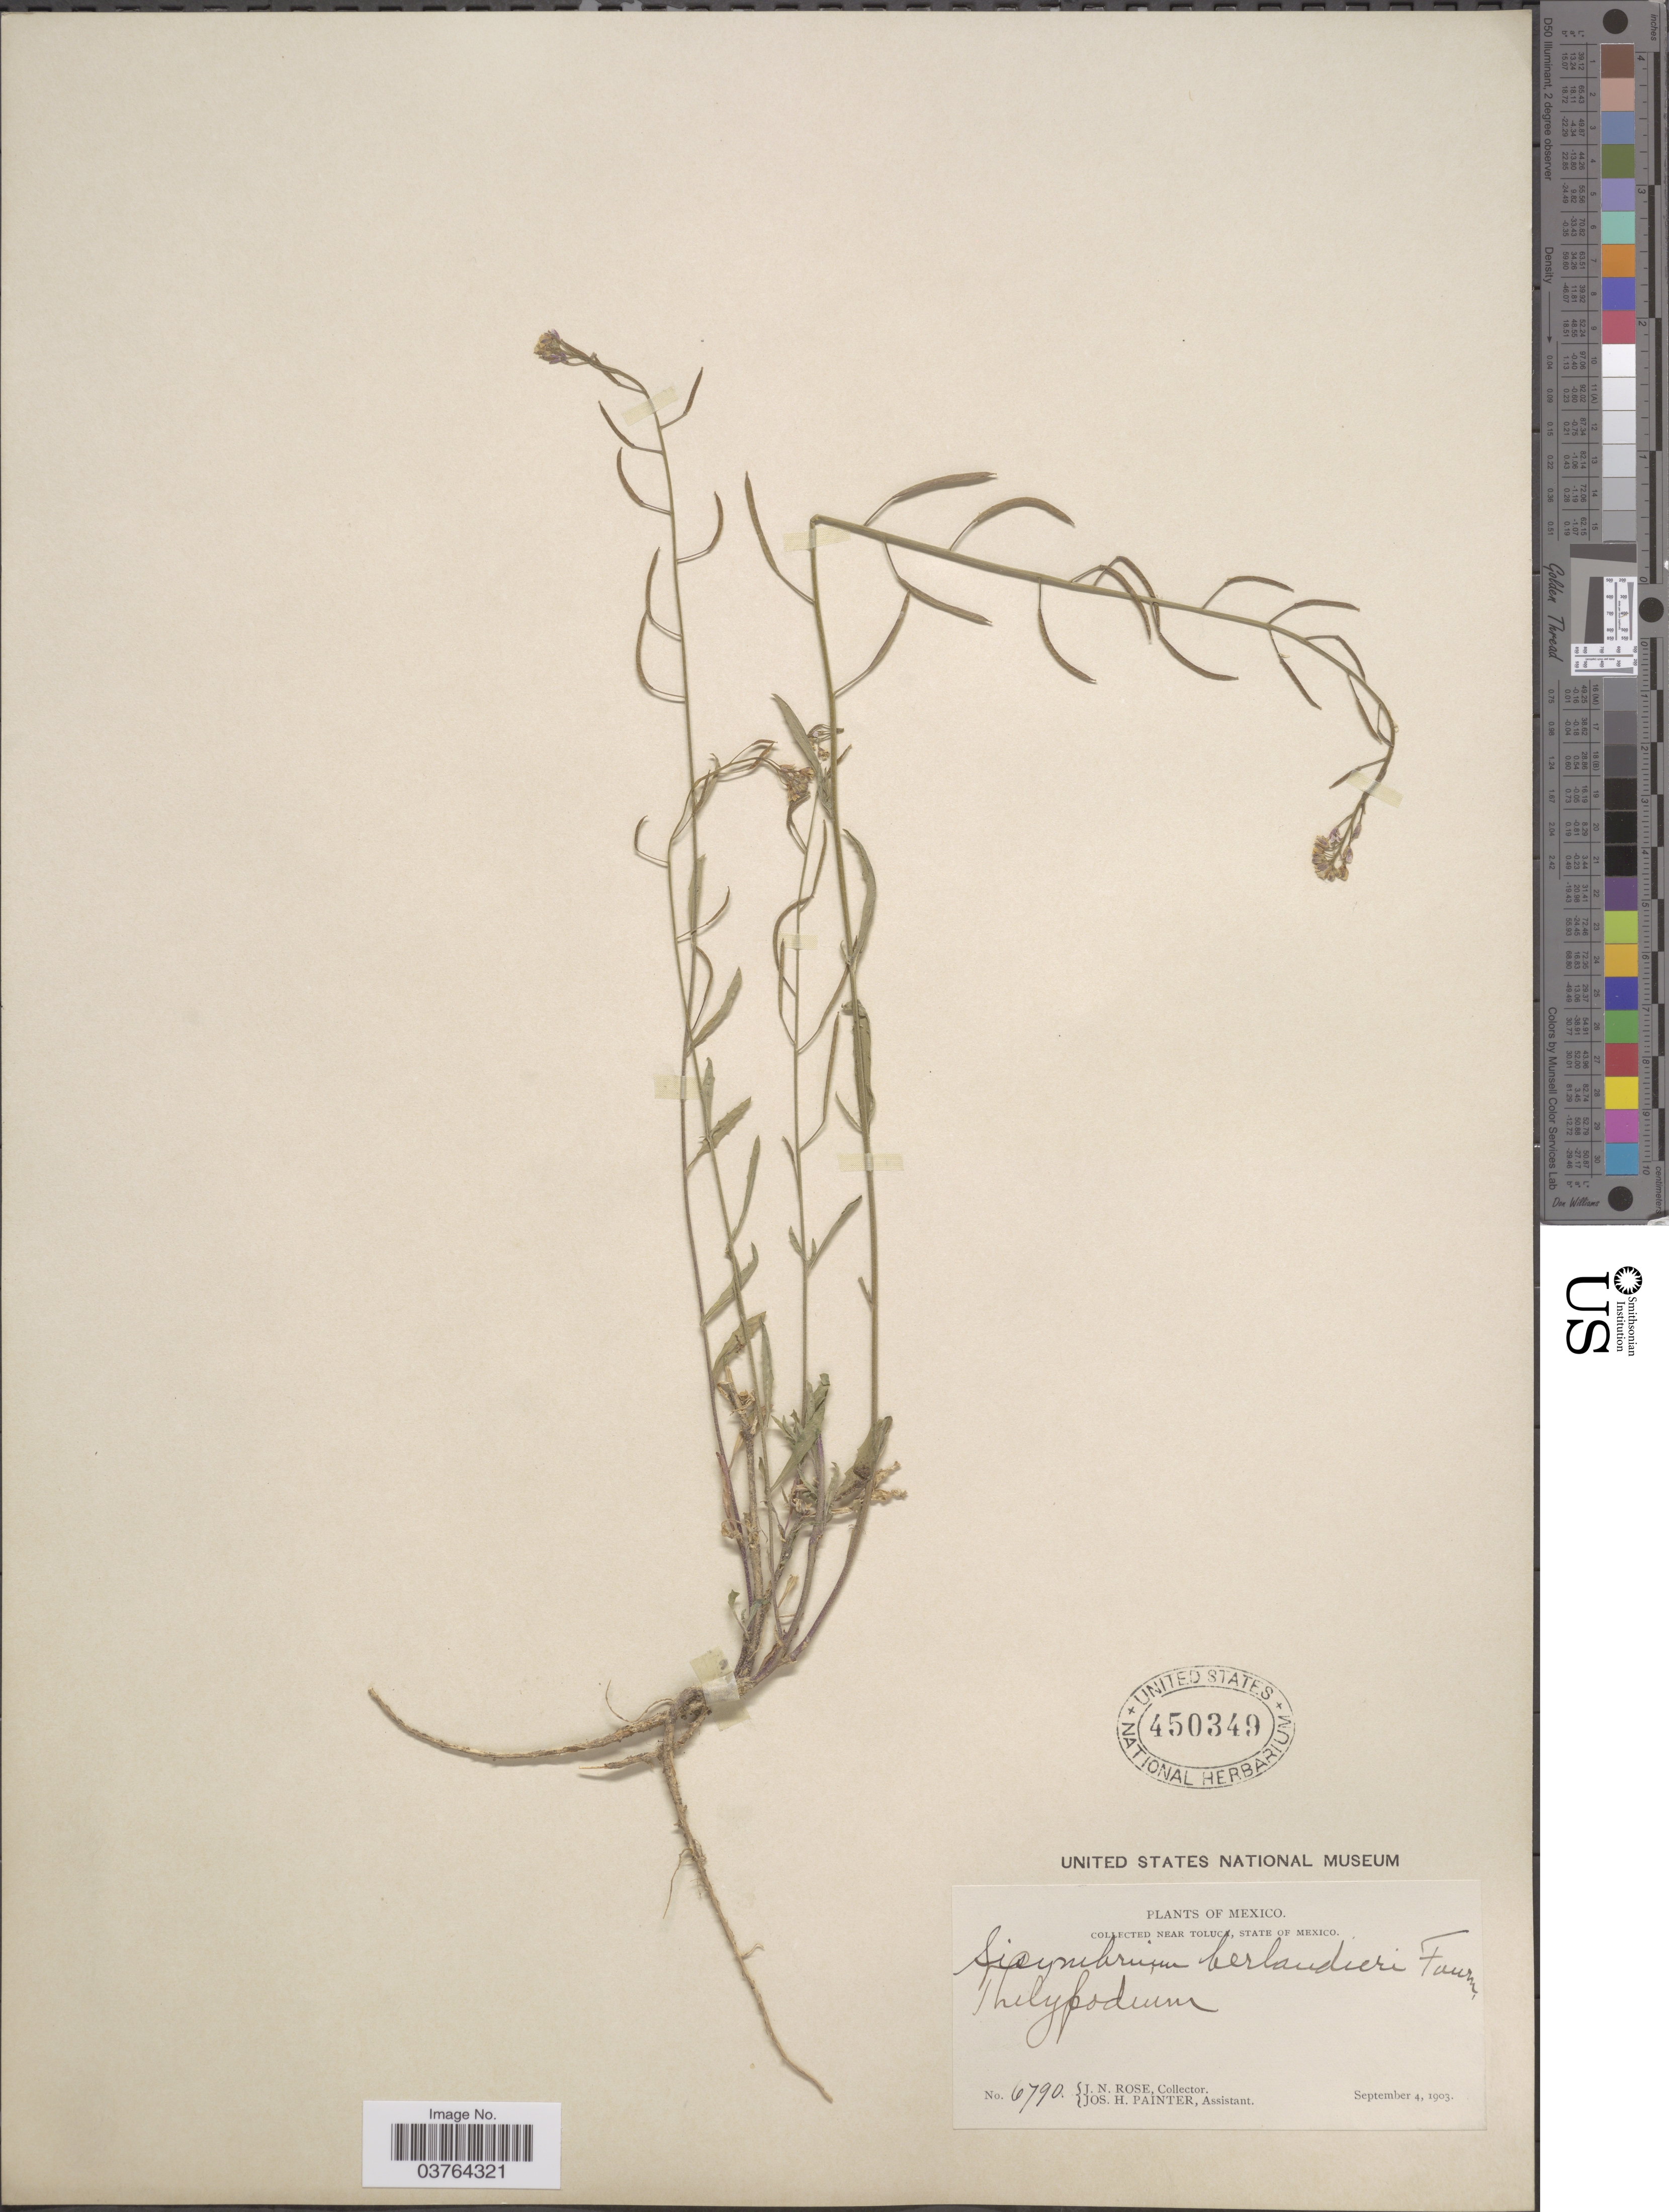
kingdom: Plantae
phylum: Tracheophyta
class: Magnoliopsida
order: Brassicales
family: Brassicaceae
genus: Halimolobos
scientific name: Halimolobos berlandieri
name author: O.E. Schulz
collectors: J. N. Rose & J. H. Painter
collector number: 6790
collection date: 1903-09-04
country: Mexico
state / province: México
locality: Near Toluca.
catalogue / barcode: US 450349